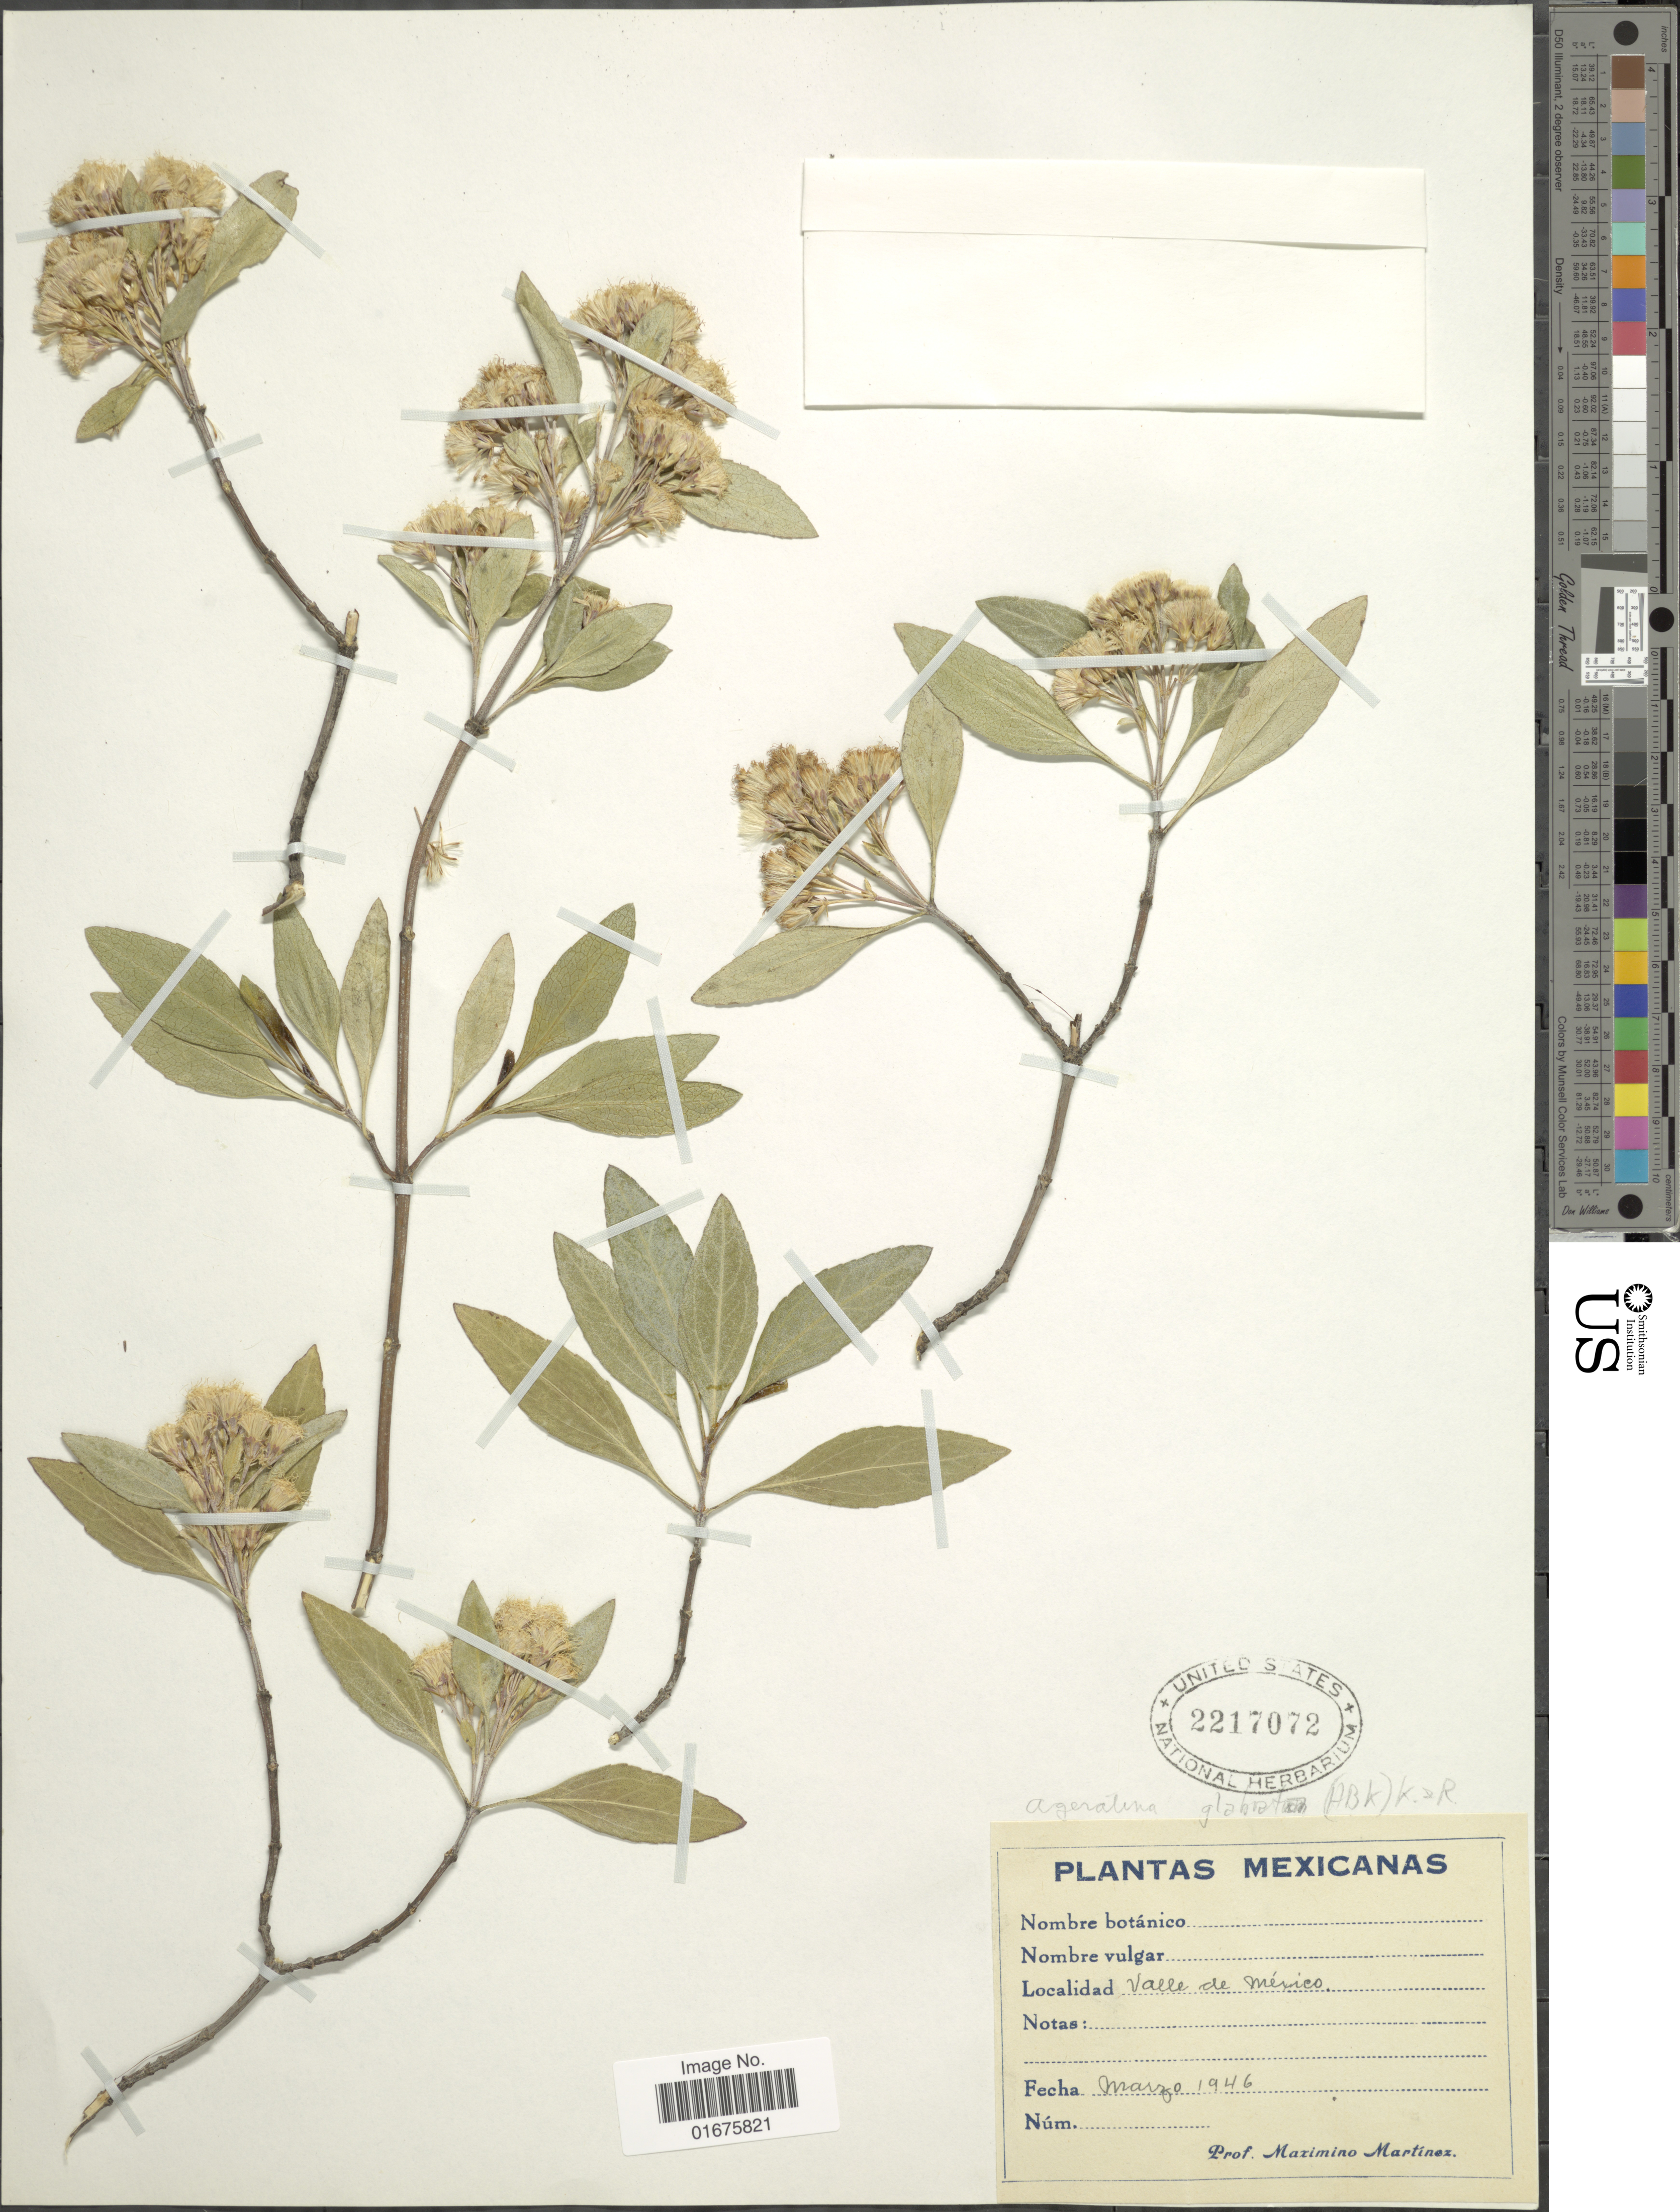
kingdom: Plantae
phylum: Tracheophyta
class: Magnoliopsida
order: Asterales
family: Asteraceae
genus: Ageratina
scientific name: Ageratina glabrata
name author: (Kunth) R.M. King & H. Rob.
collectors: M. C. Martínez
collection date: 1946-03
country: Mexico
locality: Valle de México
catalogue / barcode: US 2217072